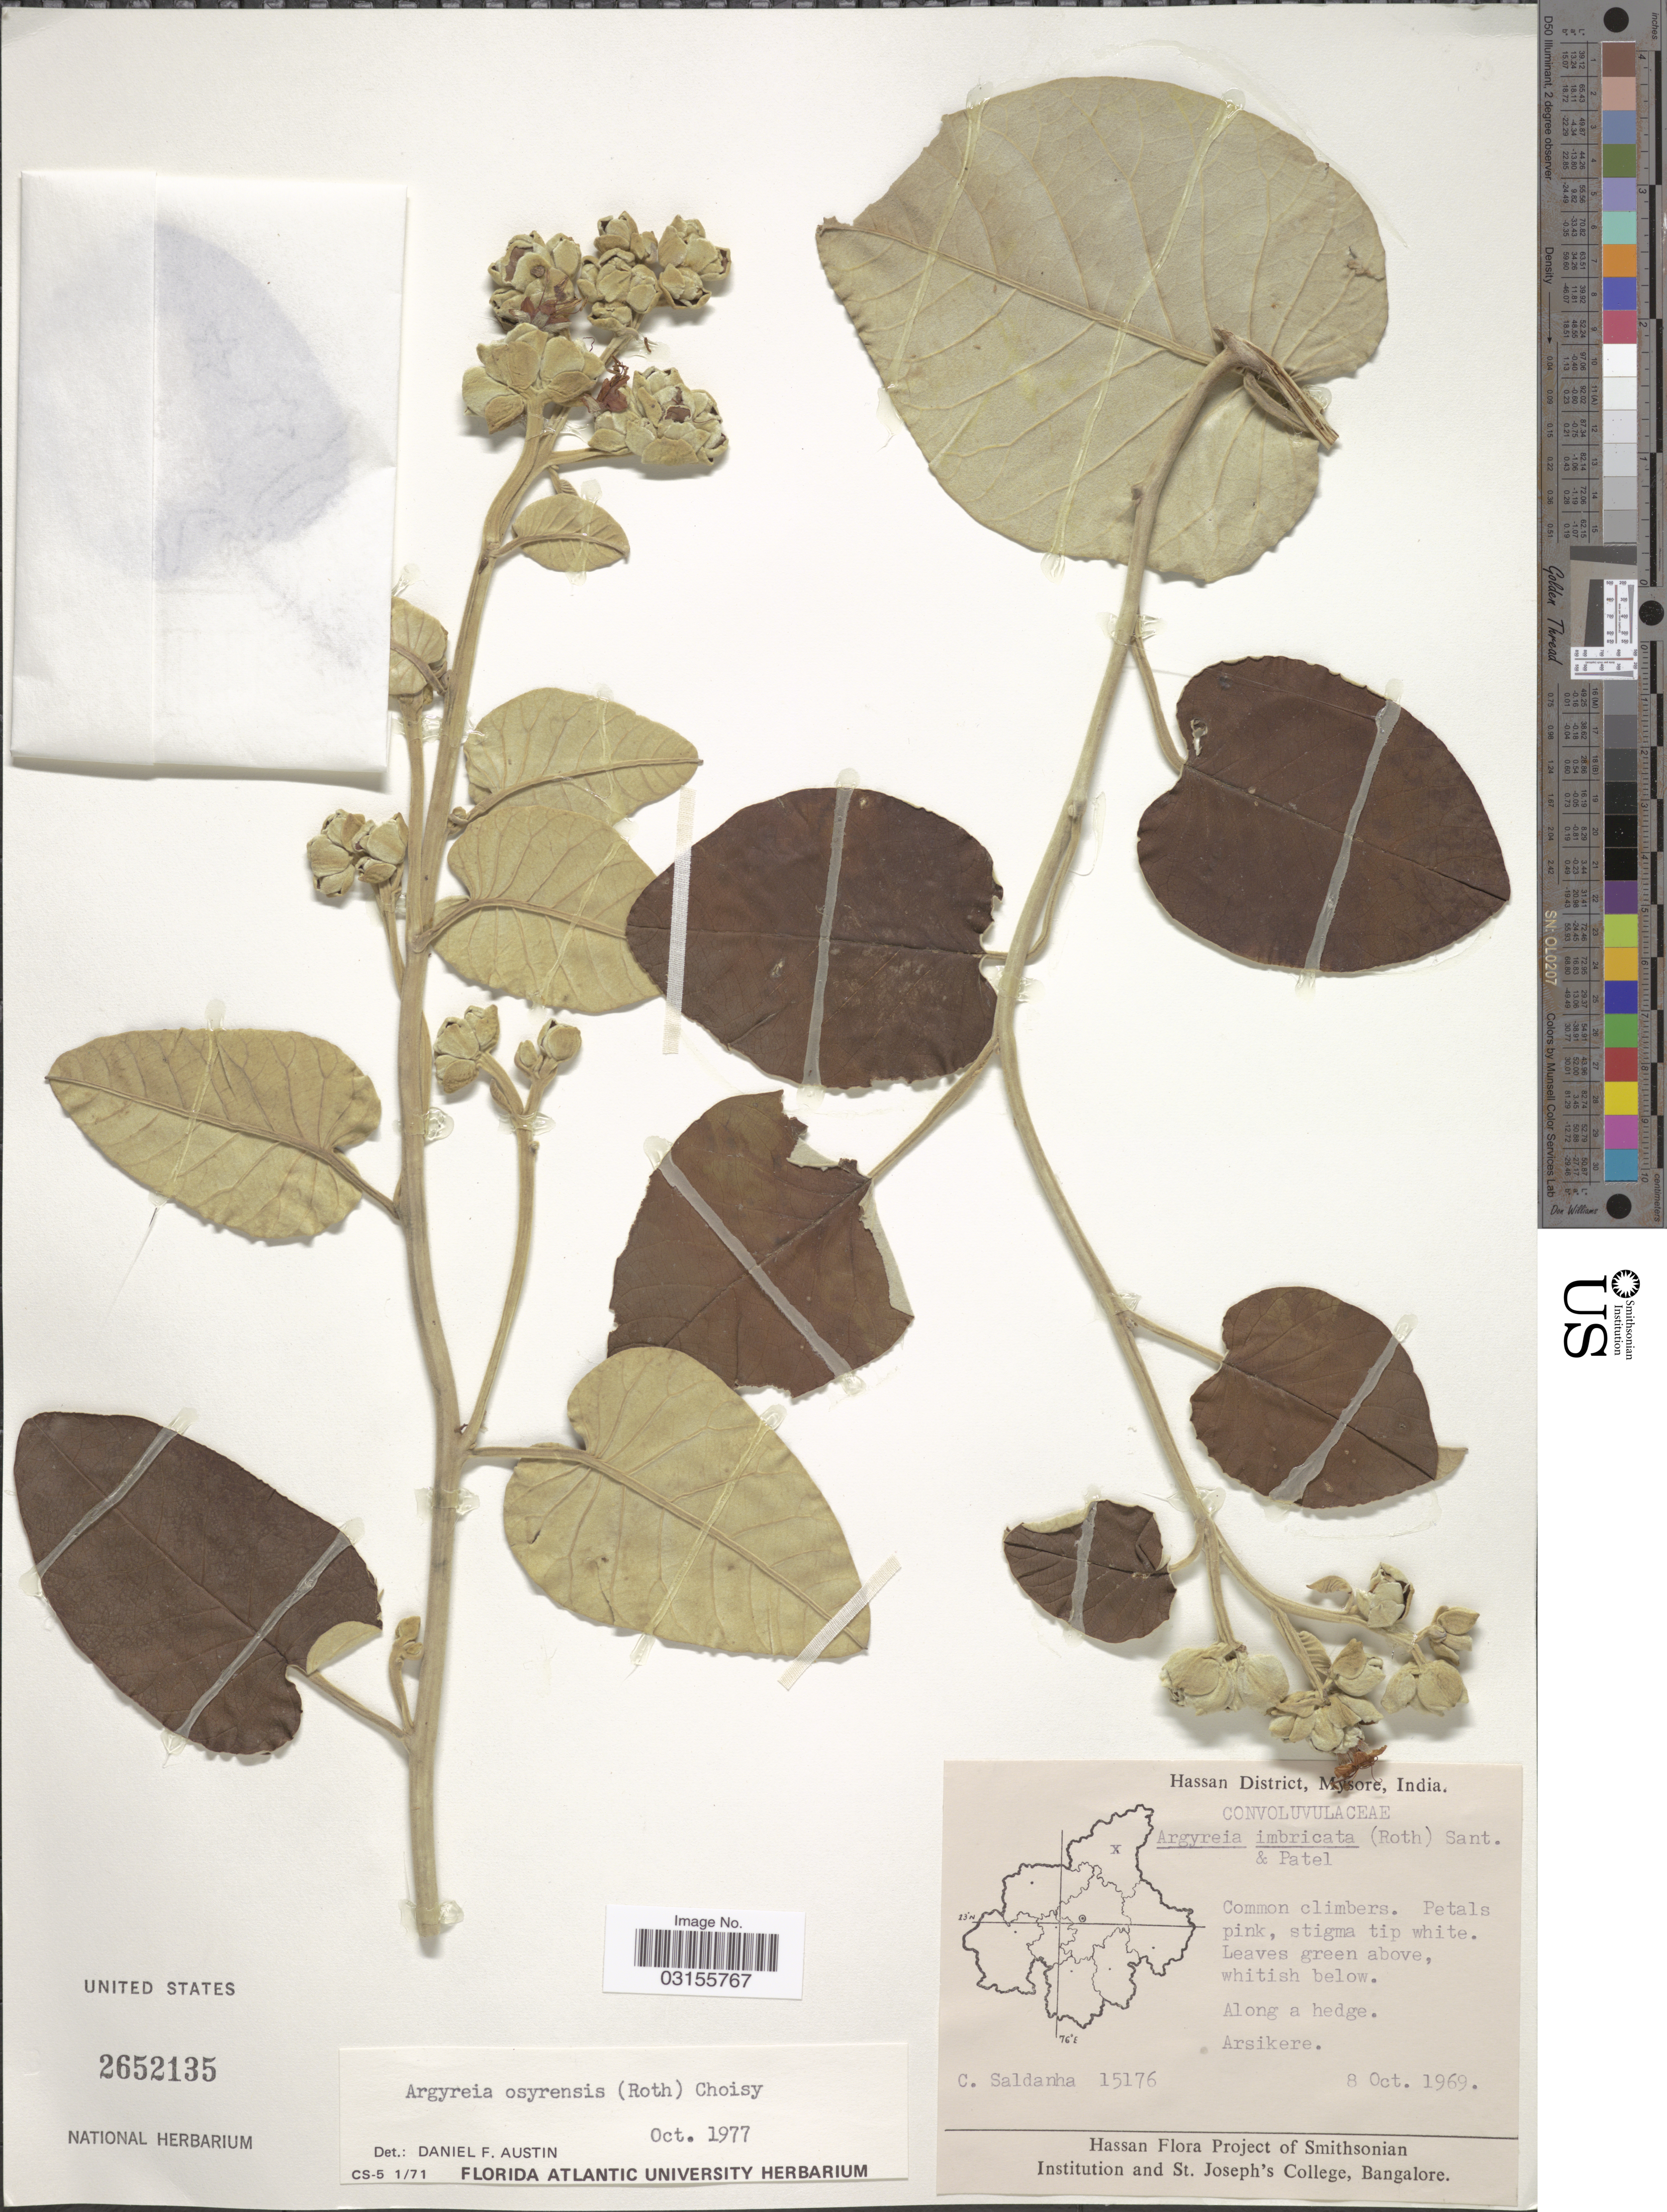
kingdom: Plantae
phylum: Tracheophyta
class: Magnoliopsida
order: Solanales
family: Convolvulaceae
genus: Argyreia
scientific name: Argyreia osyrensis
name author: Choisy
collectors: C. J. Saldanha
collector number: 15176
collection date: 1969-10-08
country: India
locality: Hassan District, Mysore. Along a hedge. Arsikere.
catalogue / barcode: US 2652135